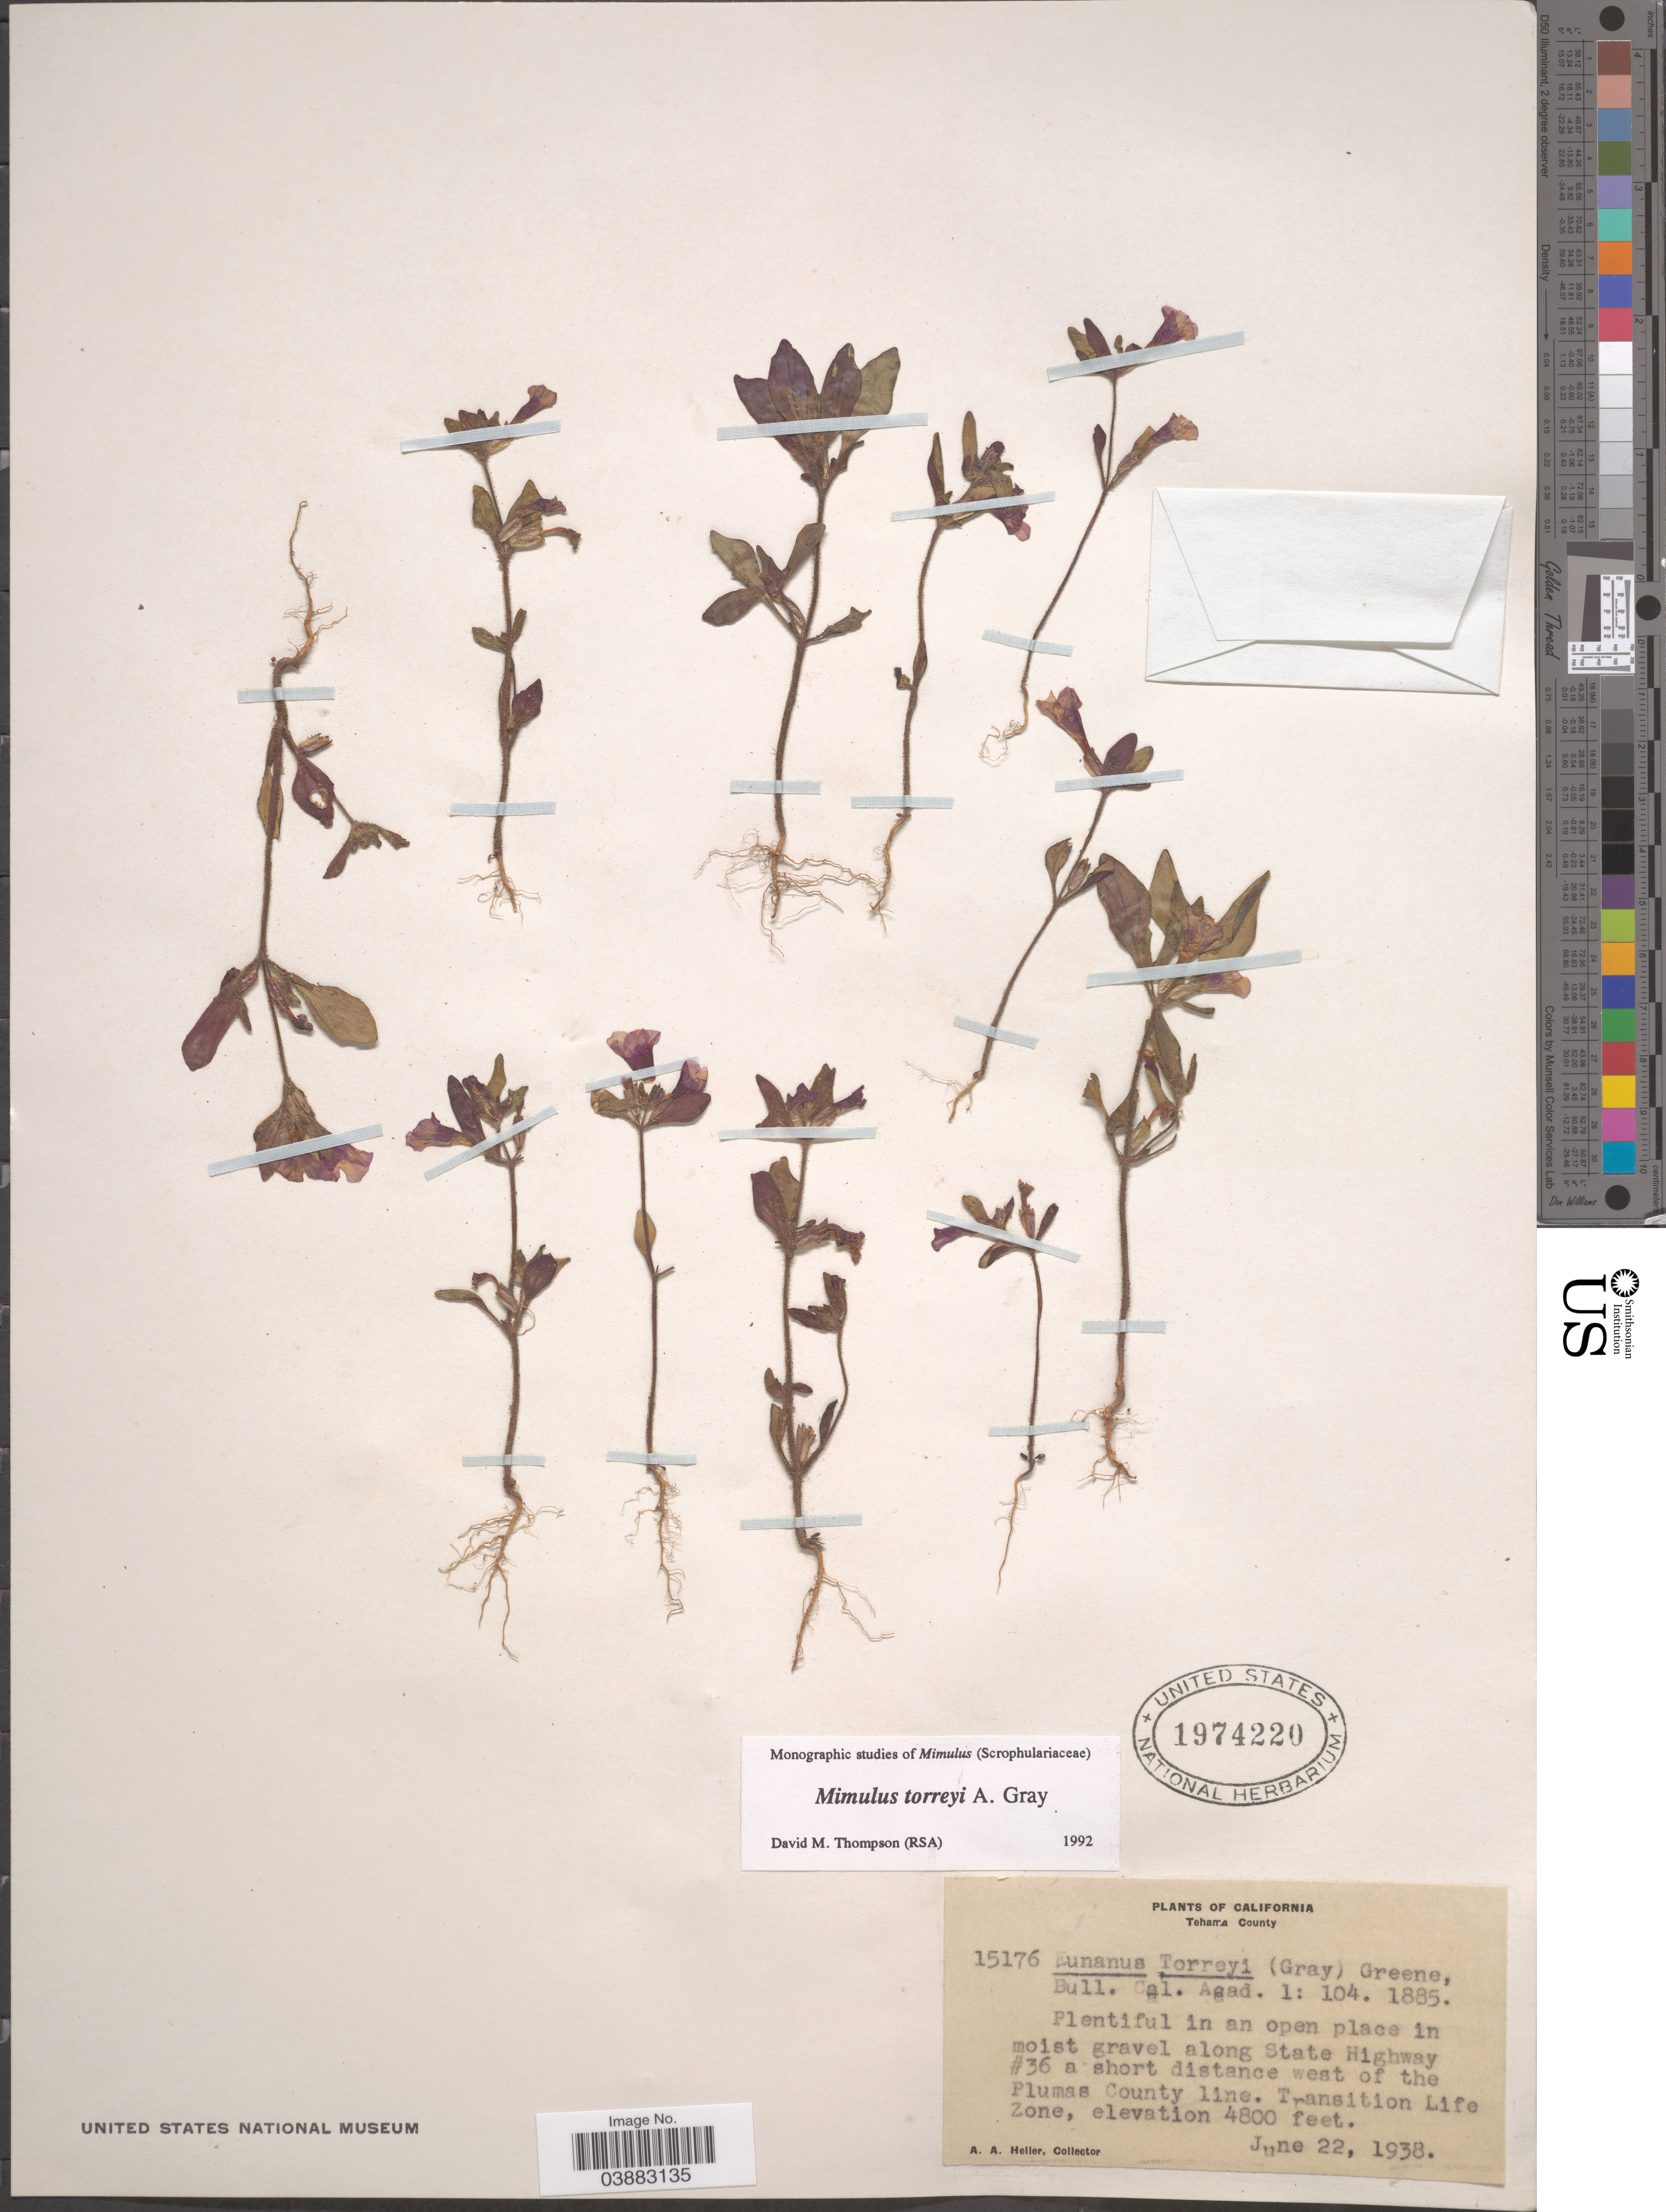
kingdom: Plantae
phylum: Tracheophyta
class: Magnoliopsida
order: Lamiales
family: Phrymaceae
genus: Mimulus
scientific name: Mimulus torreyi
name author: A. Gray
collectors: A. A. Heller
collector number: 15176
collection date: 1938-06-22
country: United States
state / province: California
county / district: Tehama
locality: Tehama County. Plentiful in an open places in moist gravel along State Highway #36 a short distance west of the Plumas County line. Transition Life Zone.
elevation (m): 1463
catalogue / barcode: US 1974220